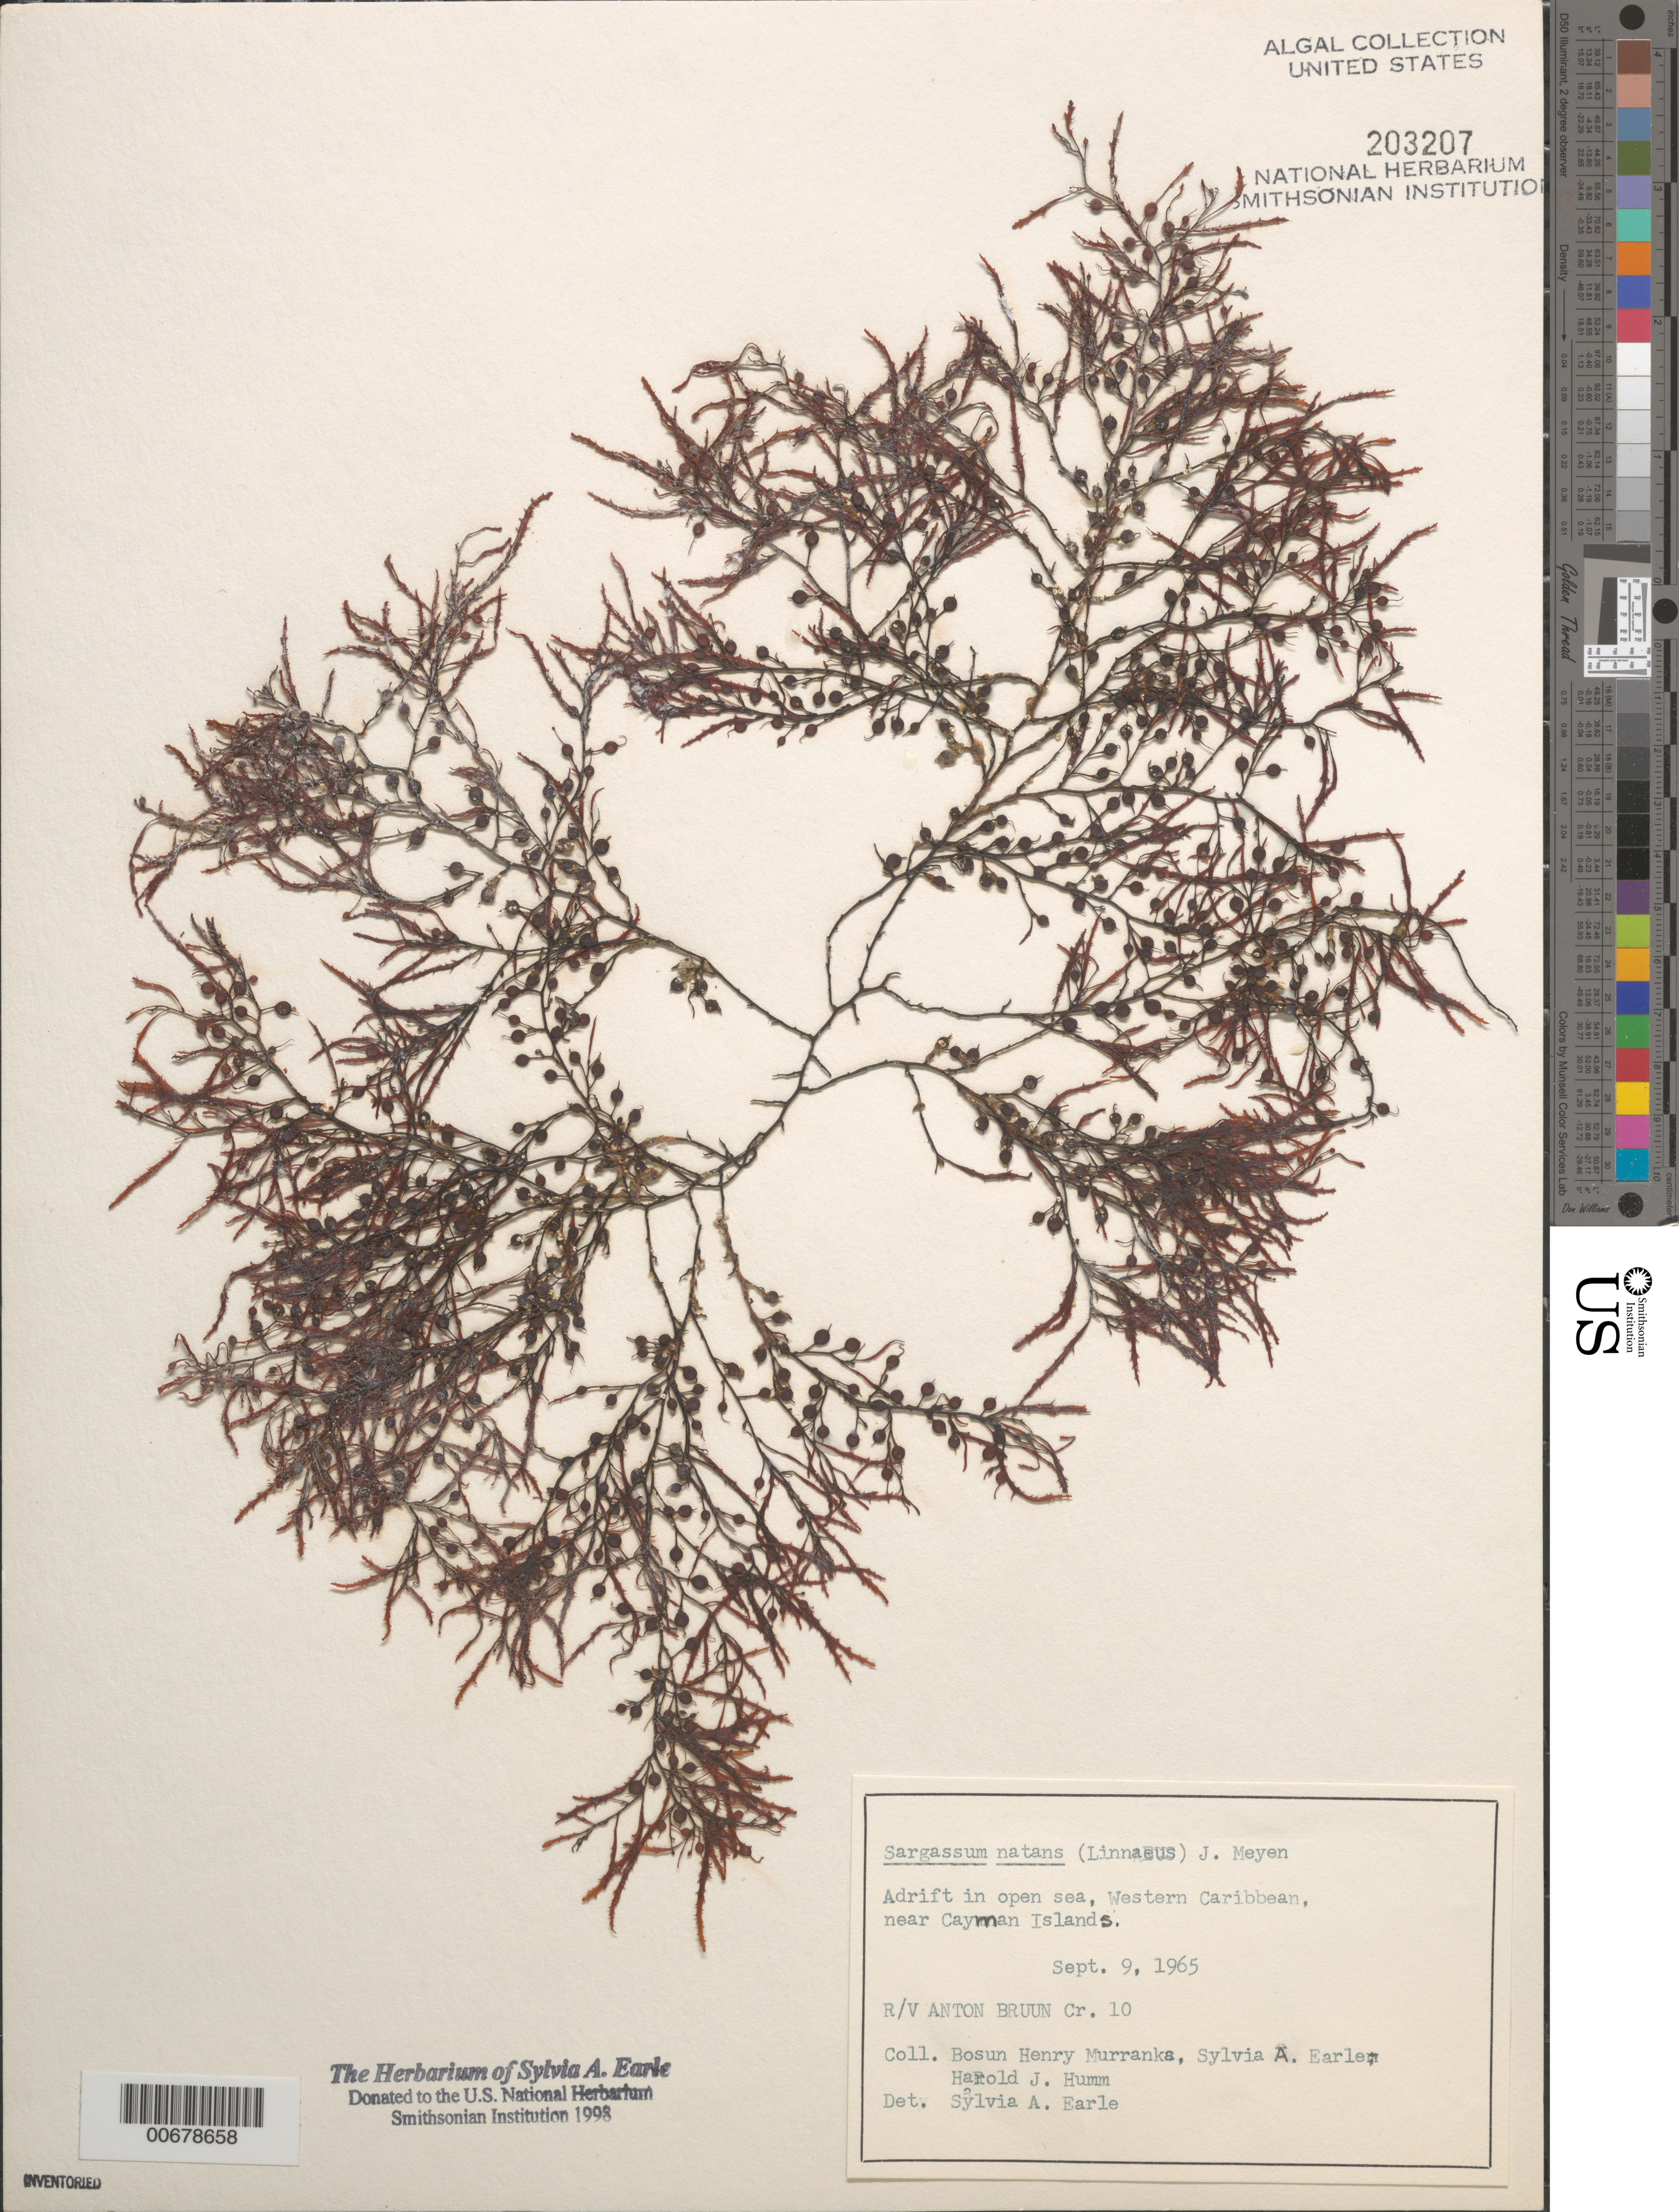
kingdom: Chromista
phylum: Ochrophyta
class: Phaeophyceae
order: Fucales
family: Sargassaceae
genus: Sargassum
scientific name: Sargassum natans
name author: (L.) Gaillon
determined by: Earle, S. A.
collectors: H. Murranka, S. A. Earle & H. J. Humm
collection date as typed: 09 Sep 1965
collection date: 1965-09-09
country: Cayman Islands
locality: Western Caribbean Sea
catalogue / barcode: US 203207